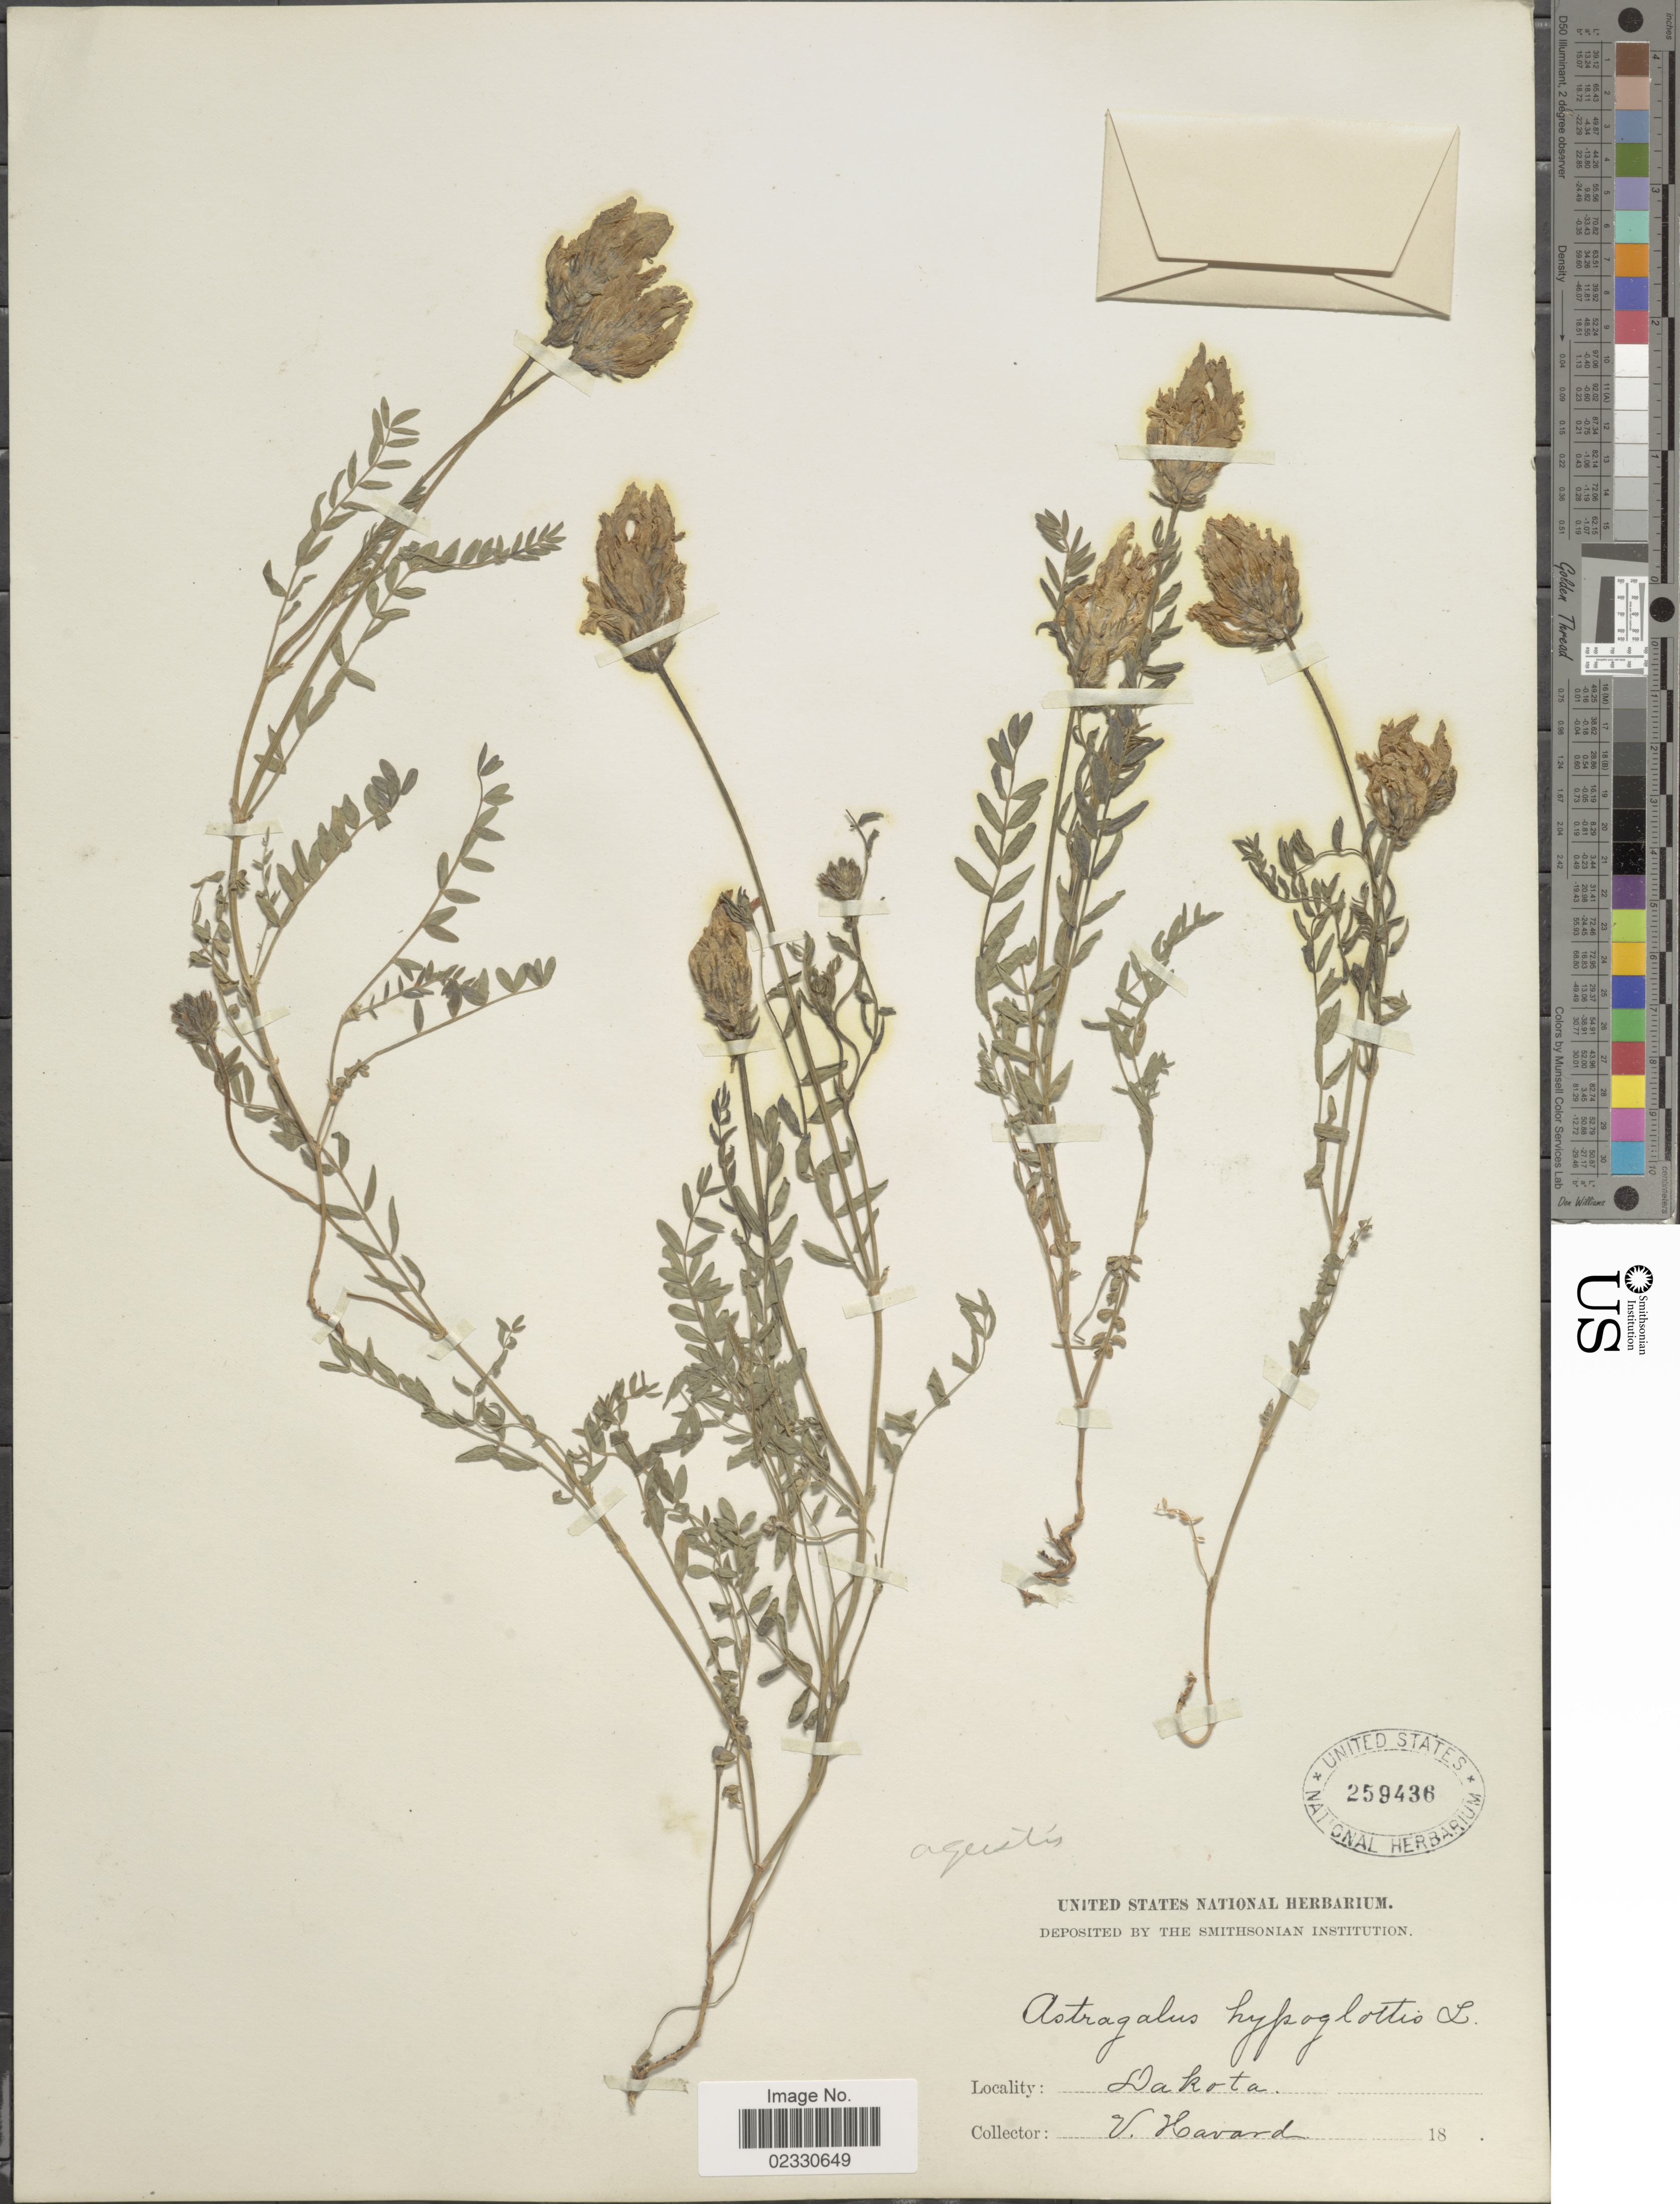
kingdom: Plantae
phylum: Tracheophyta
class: Magnoliopsida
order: Fabales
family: Fabaceae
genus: Astragalus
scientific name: Astragalus dasyglottis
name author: DC.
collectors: V. Havard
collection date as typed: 18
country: United States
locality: Dakota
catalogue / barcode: US 259436